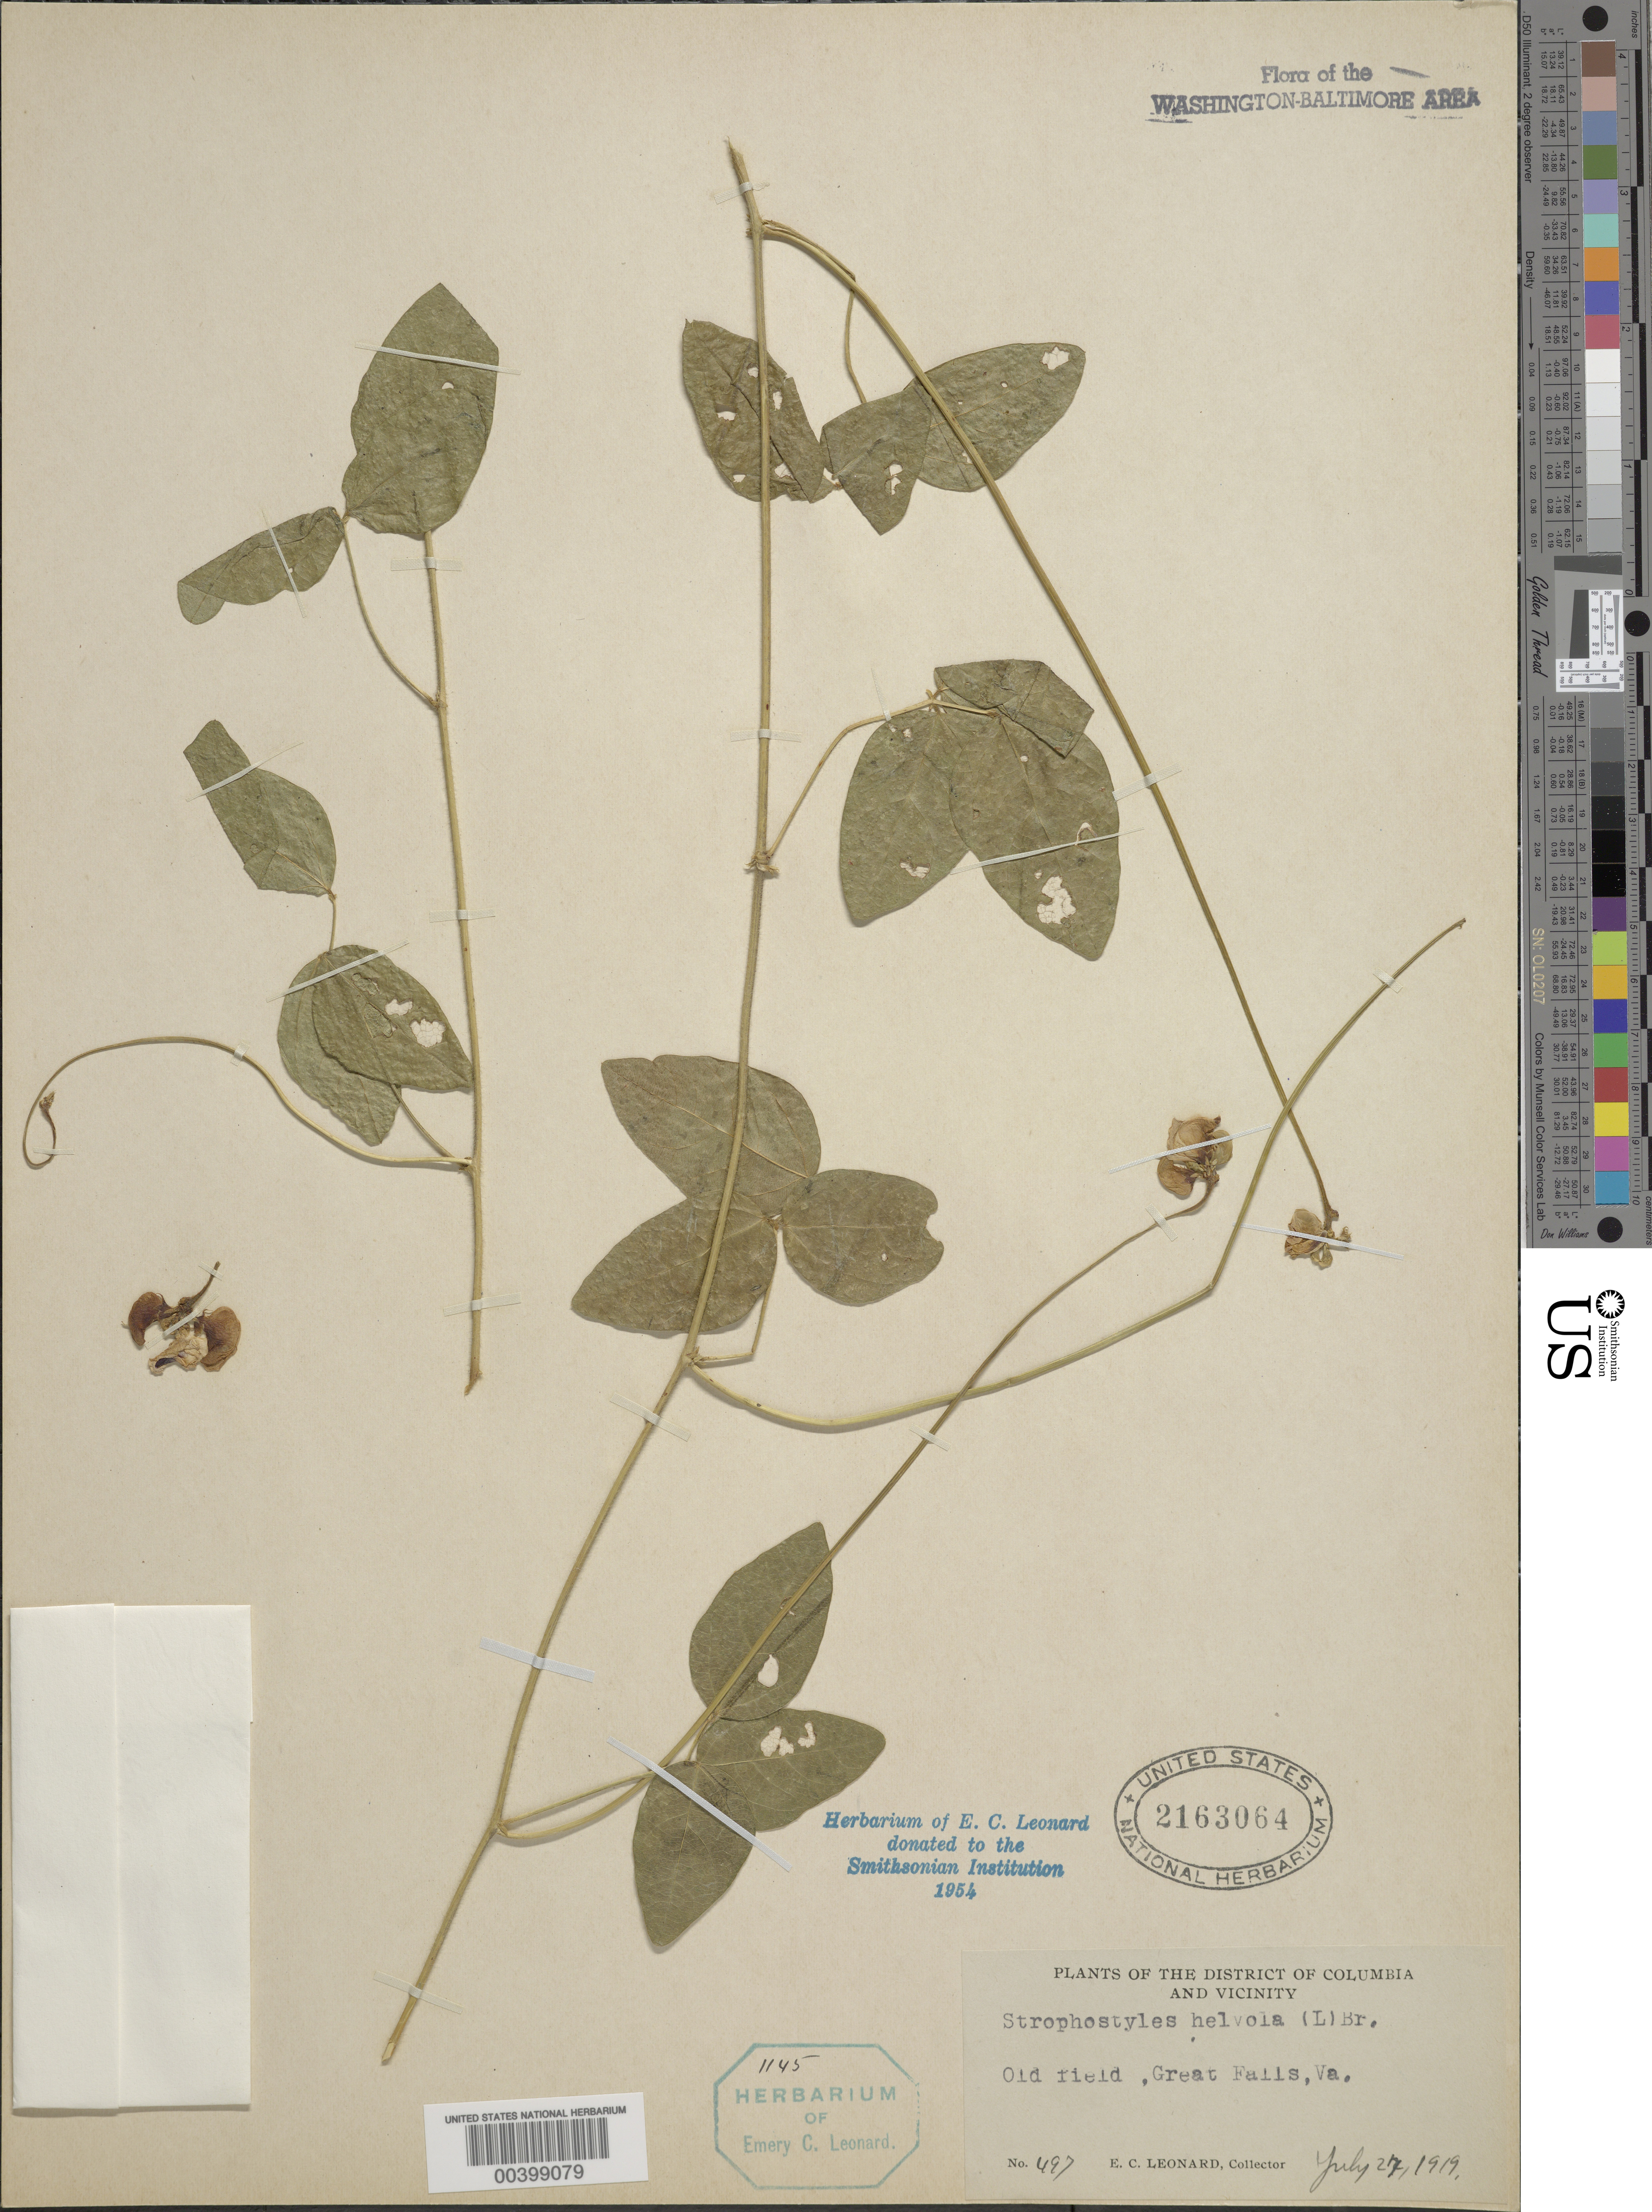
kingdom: Plantae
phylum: Tracheophyta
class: Magnoliopsida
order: Fabales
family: Fabaceae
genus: Strophostyles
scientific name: Strophostyles helvola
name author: (L.) Elliott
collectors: E. C. Leonard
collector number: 497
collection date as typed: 27 Jul 1919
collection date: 1919-07-27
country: United States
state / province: Virginia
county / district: Fairfax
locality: Great Falls C. and O. Canal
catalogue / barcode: US 2163064